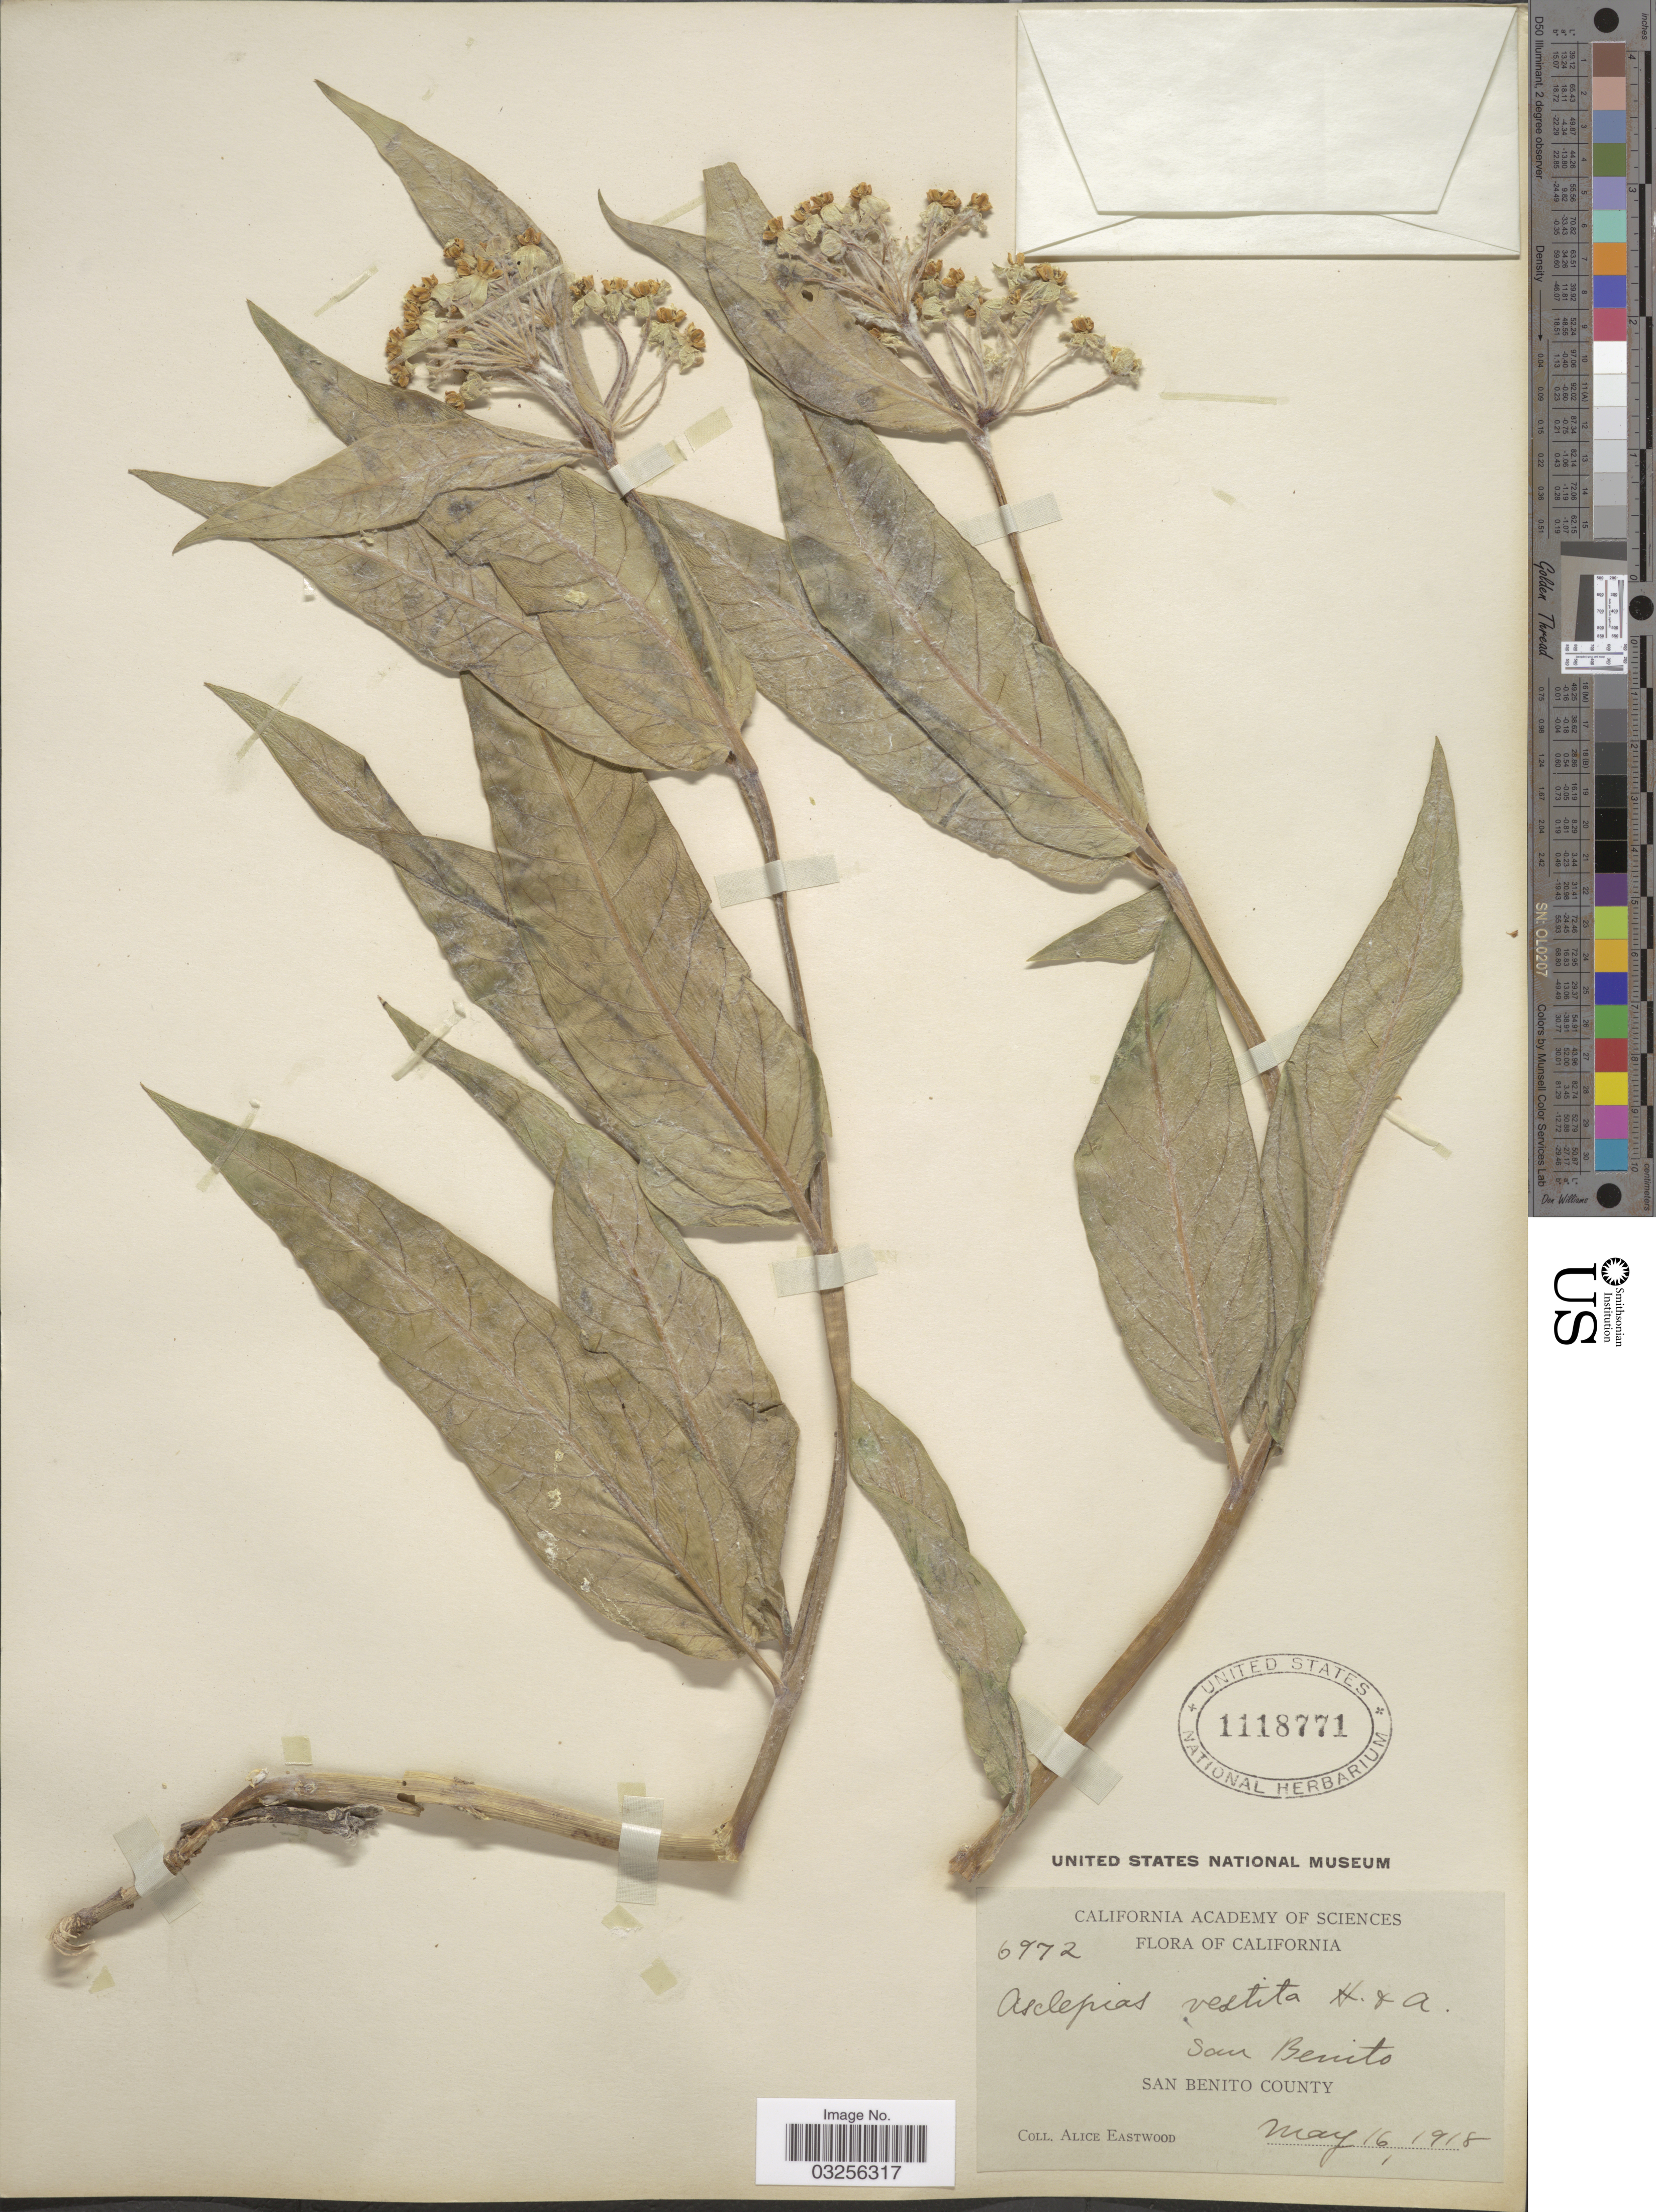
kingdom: Plantae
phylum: Tracheophyta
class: Magnoliopsida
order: Gentianales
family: Apocynaceae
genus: Asclepias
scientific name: Asclepias vestita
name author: Hook. & Arn.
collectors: A. Eastwood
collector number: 6972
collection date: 1918-05-16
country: United States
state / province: California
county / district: San Benito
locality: San Benito. San Benito County.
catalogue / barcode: US 1118771